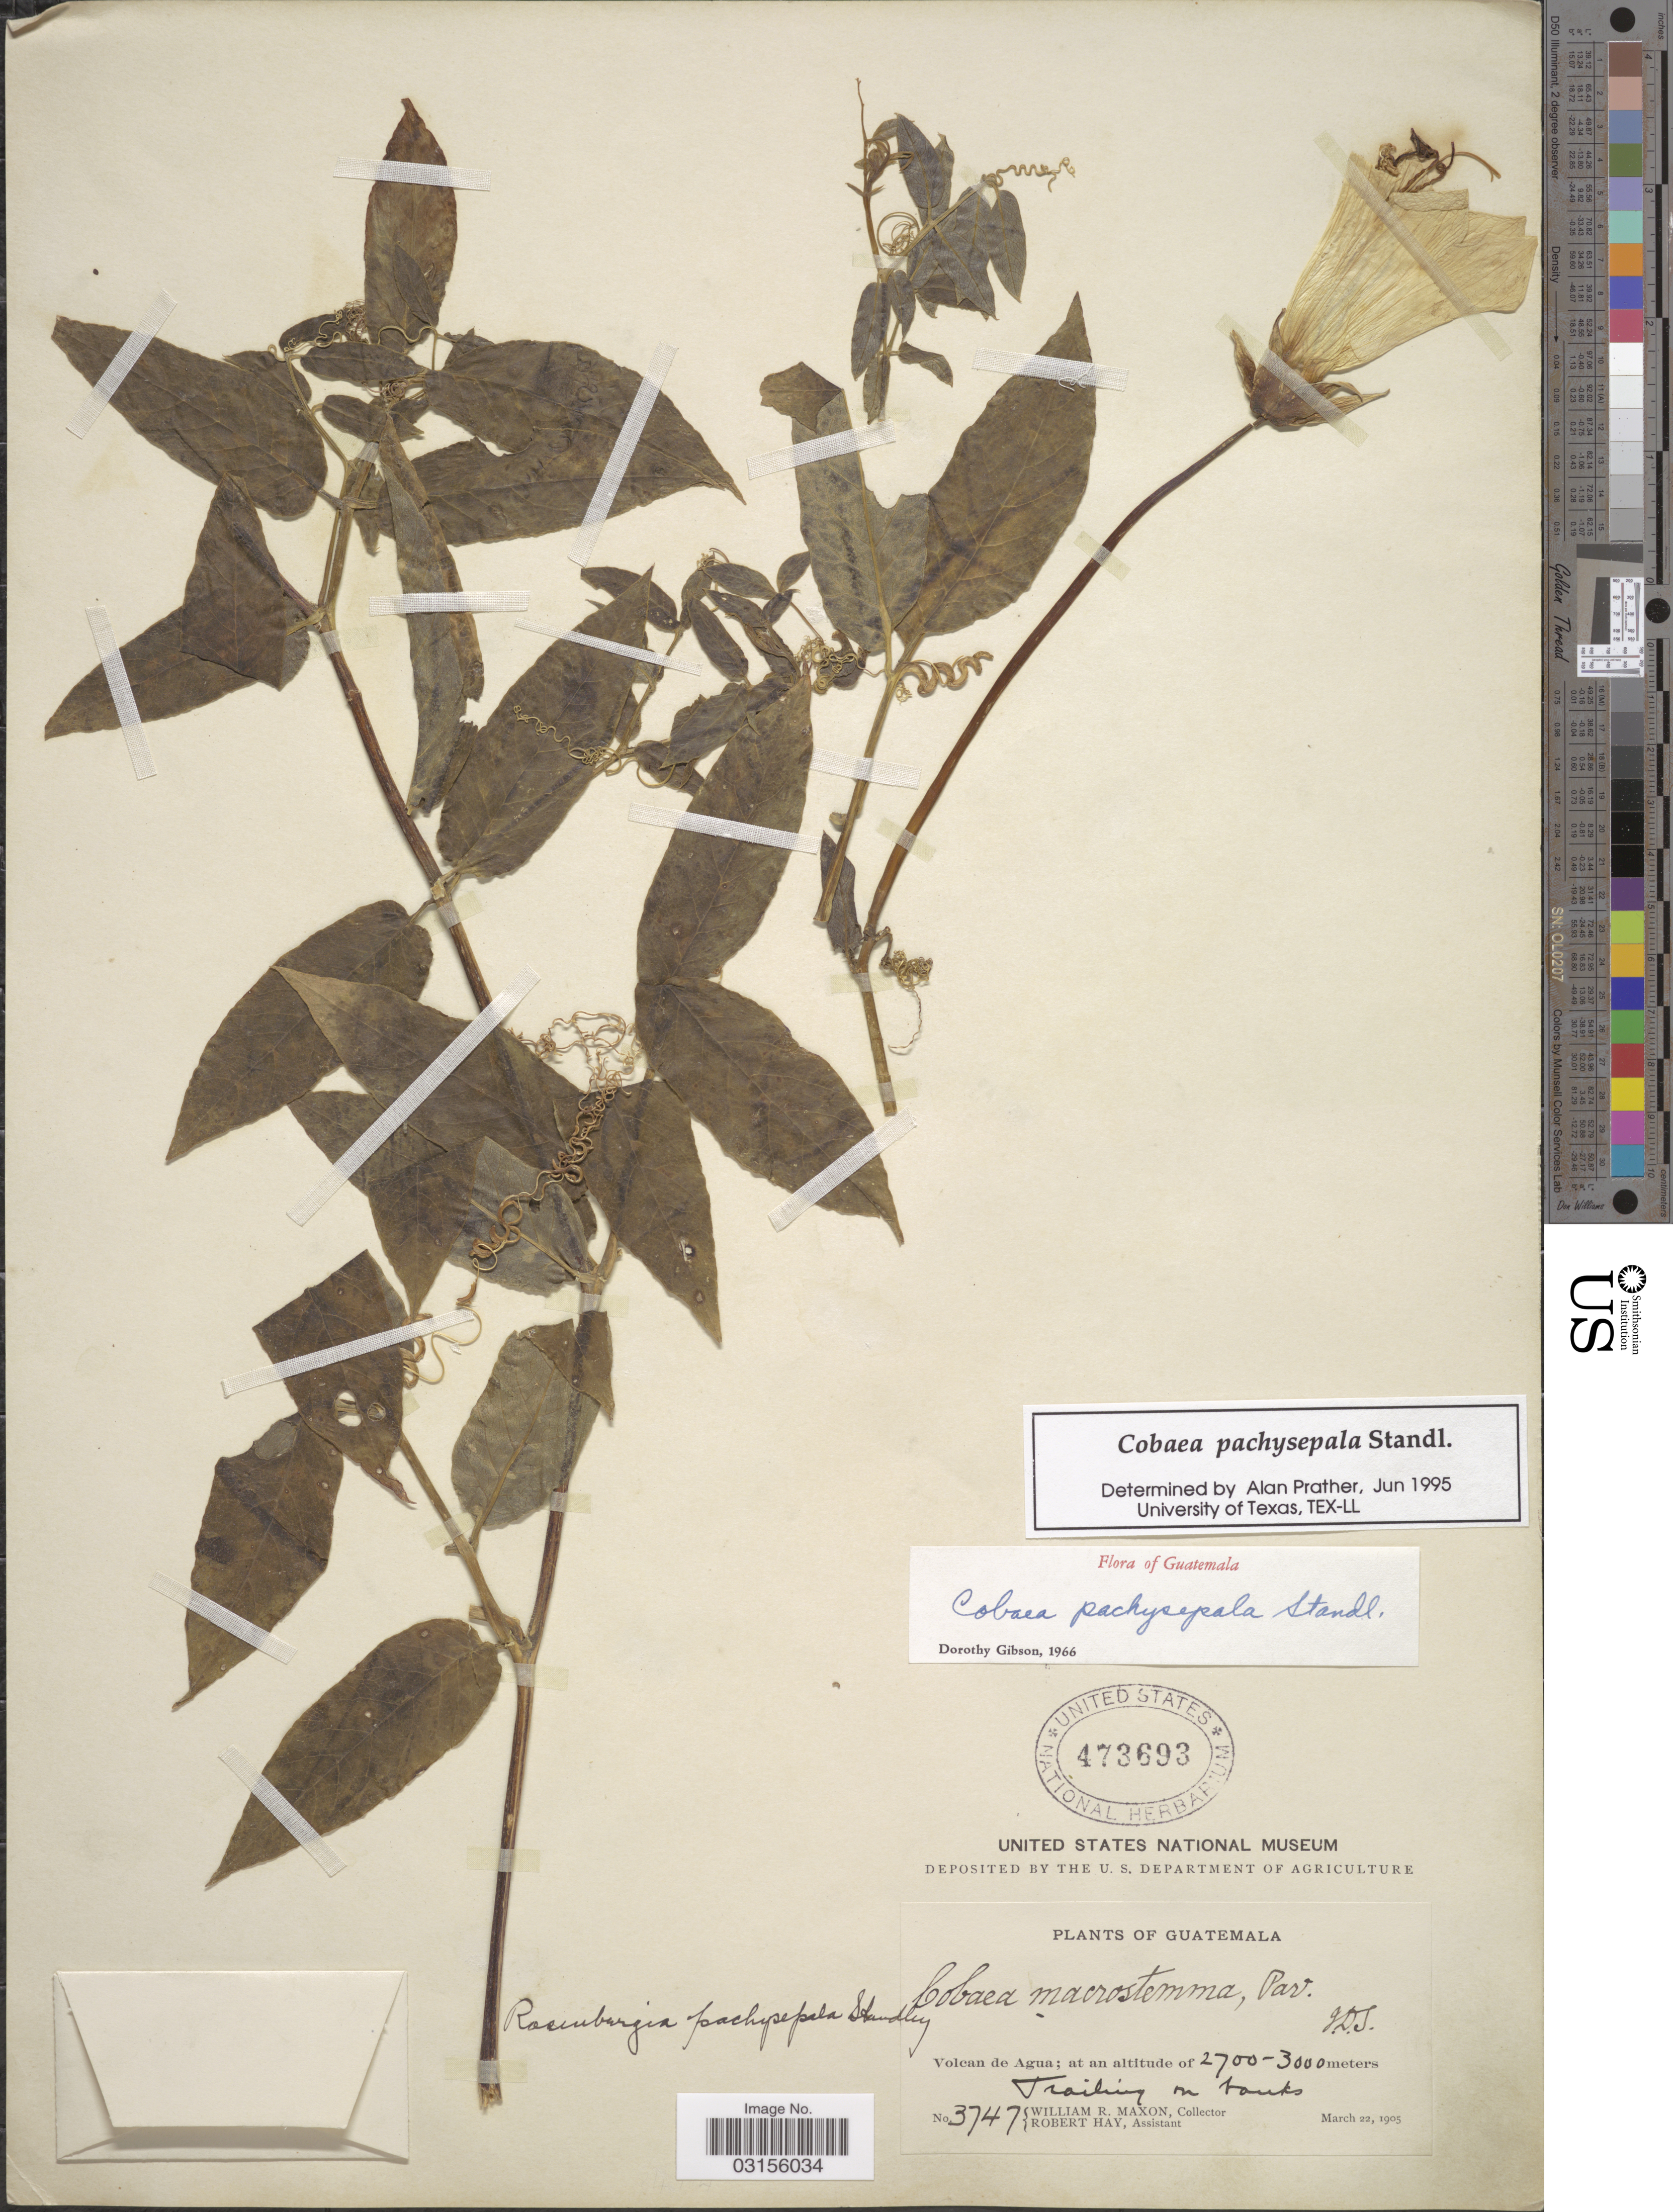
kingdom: Plantae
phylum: Tracheophyta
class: Magnoliopsida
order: Ericales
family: Polemoniaceae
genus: Cobaea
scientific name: Cobaea pachysepala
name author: Standl.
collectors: W. R. Maxon & R. H. Hay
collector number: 3747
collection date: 1905-03-22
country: Guatemala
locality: Volcan de Agua. Trailing on banks.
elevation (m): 2700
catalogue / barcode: US 473693